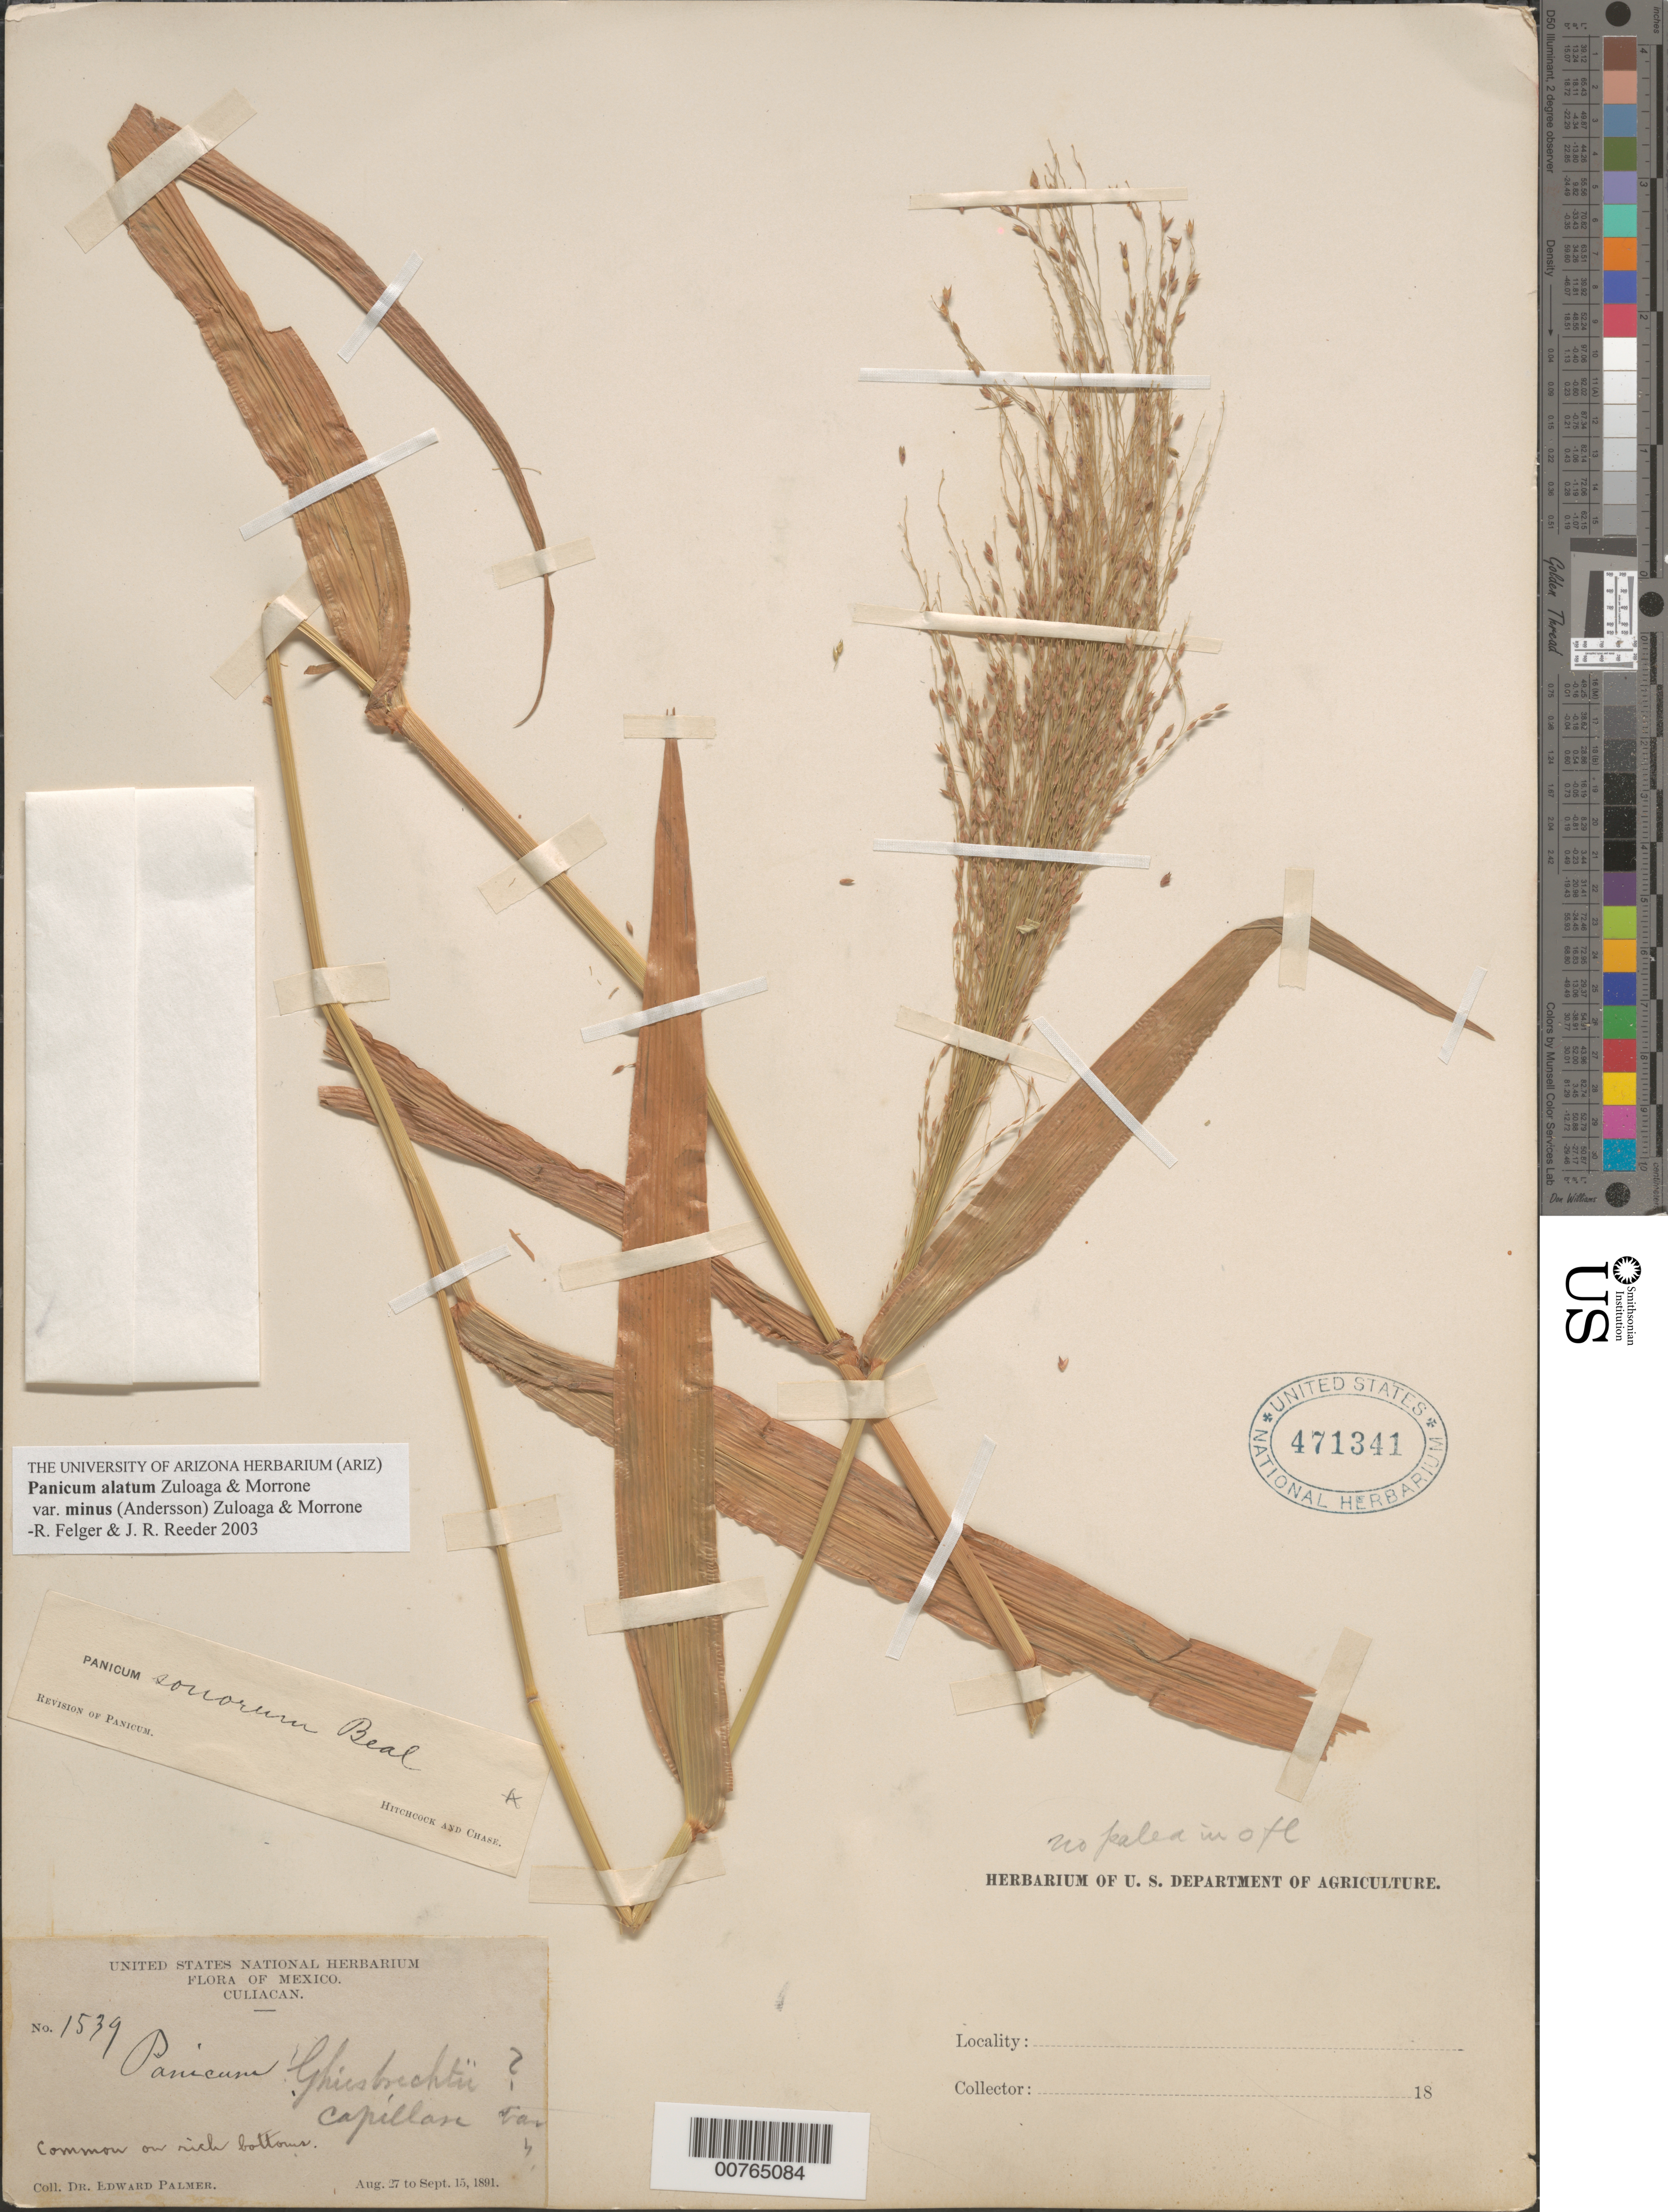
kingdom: Plantae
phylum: Tracheophyta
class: Liliopsida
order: Poales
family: Poaceae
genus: Panicum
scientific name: Panicum alatum var. minus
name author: Zuloaga & Morrone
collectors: E. Palmer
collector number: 1539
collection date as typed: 27 Aug 1891 to 15 Sep 1891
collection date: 1891-08-27/1891-09-15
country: Mexico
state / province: Sinaloa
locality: Culiacan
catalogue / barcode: US 471341